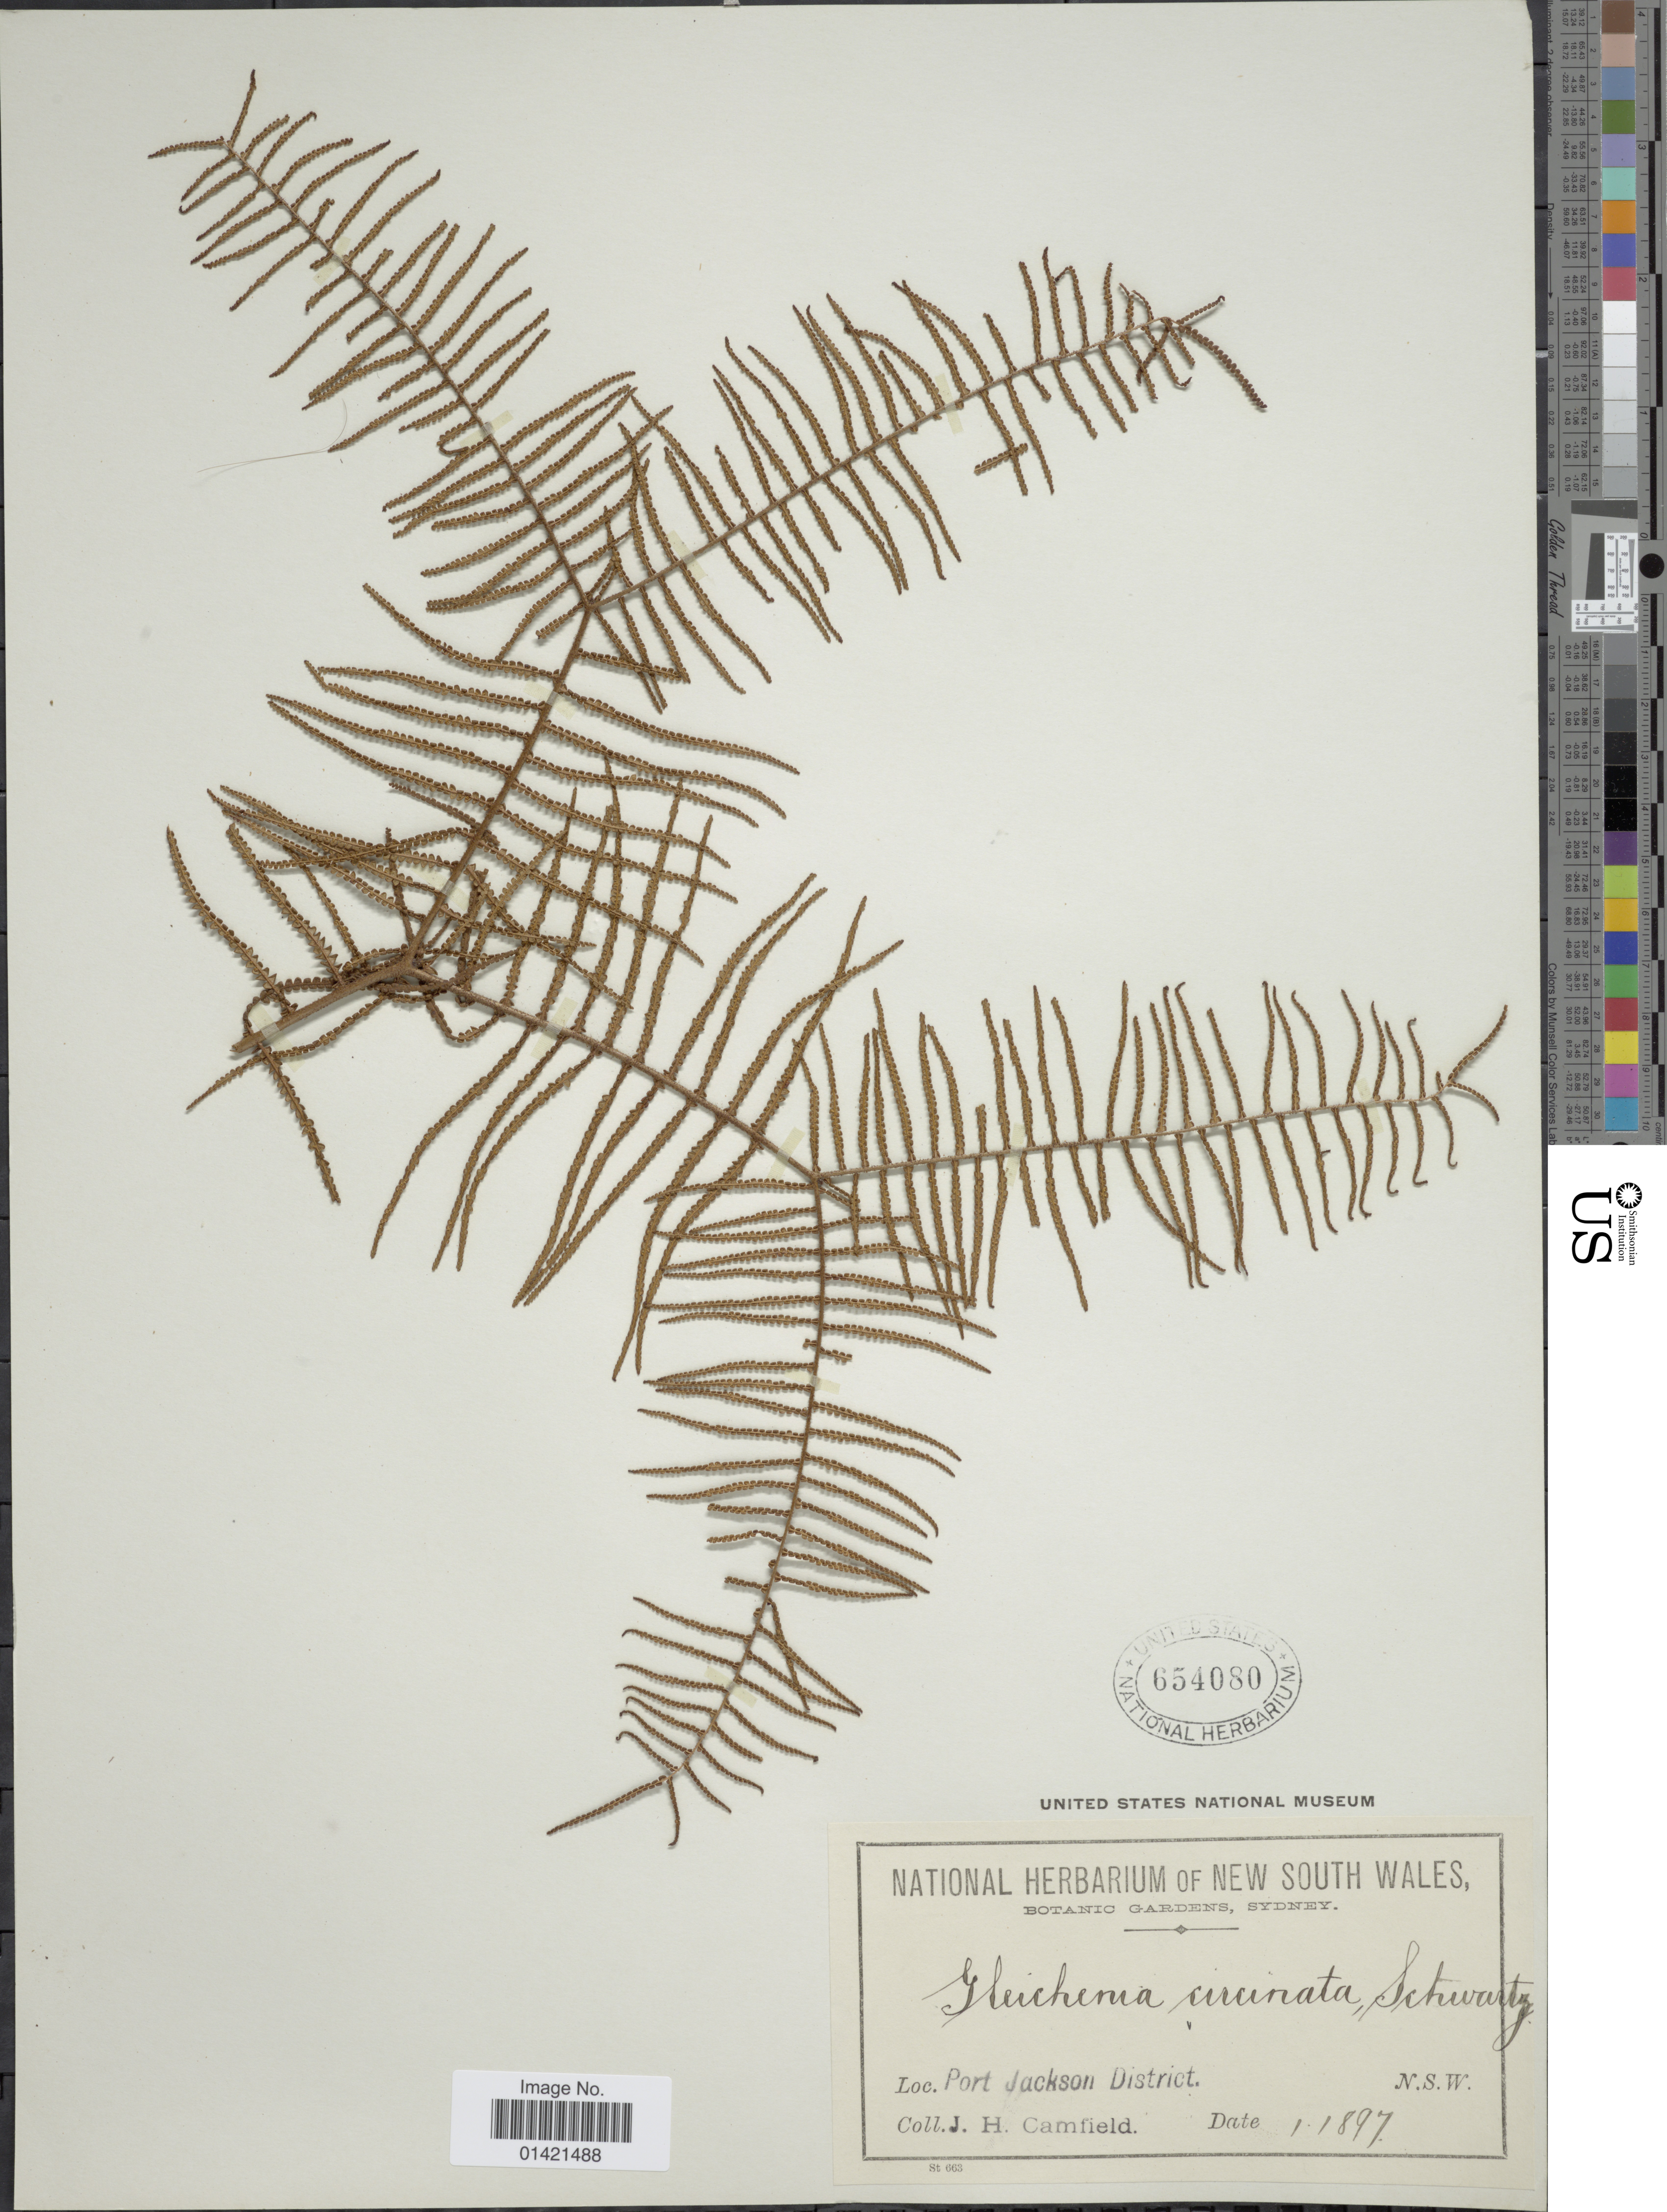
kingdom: Plantae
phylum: Tracheophyta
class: Polypodiopsida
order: Gleicheniales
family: Gleicheniaceae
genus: Gleichenia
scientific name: Gleichenia microphylla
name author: R. Br.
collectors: J. Camfield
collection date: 1897-01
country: Australia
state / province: New South Wales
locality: Port Jackson District. N.S.W.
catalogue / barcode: US 654080